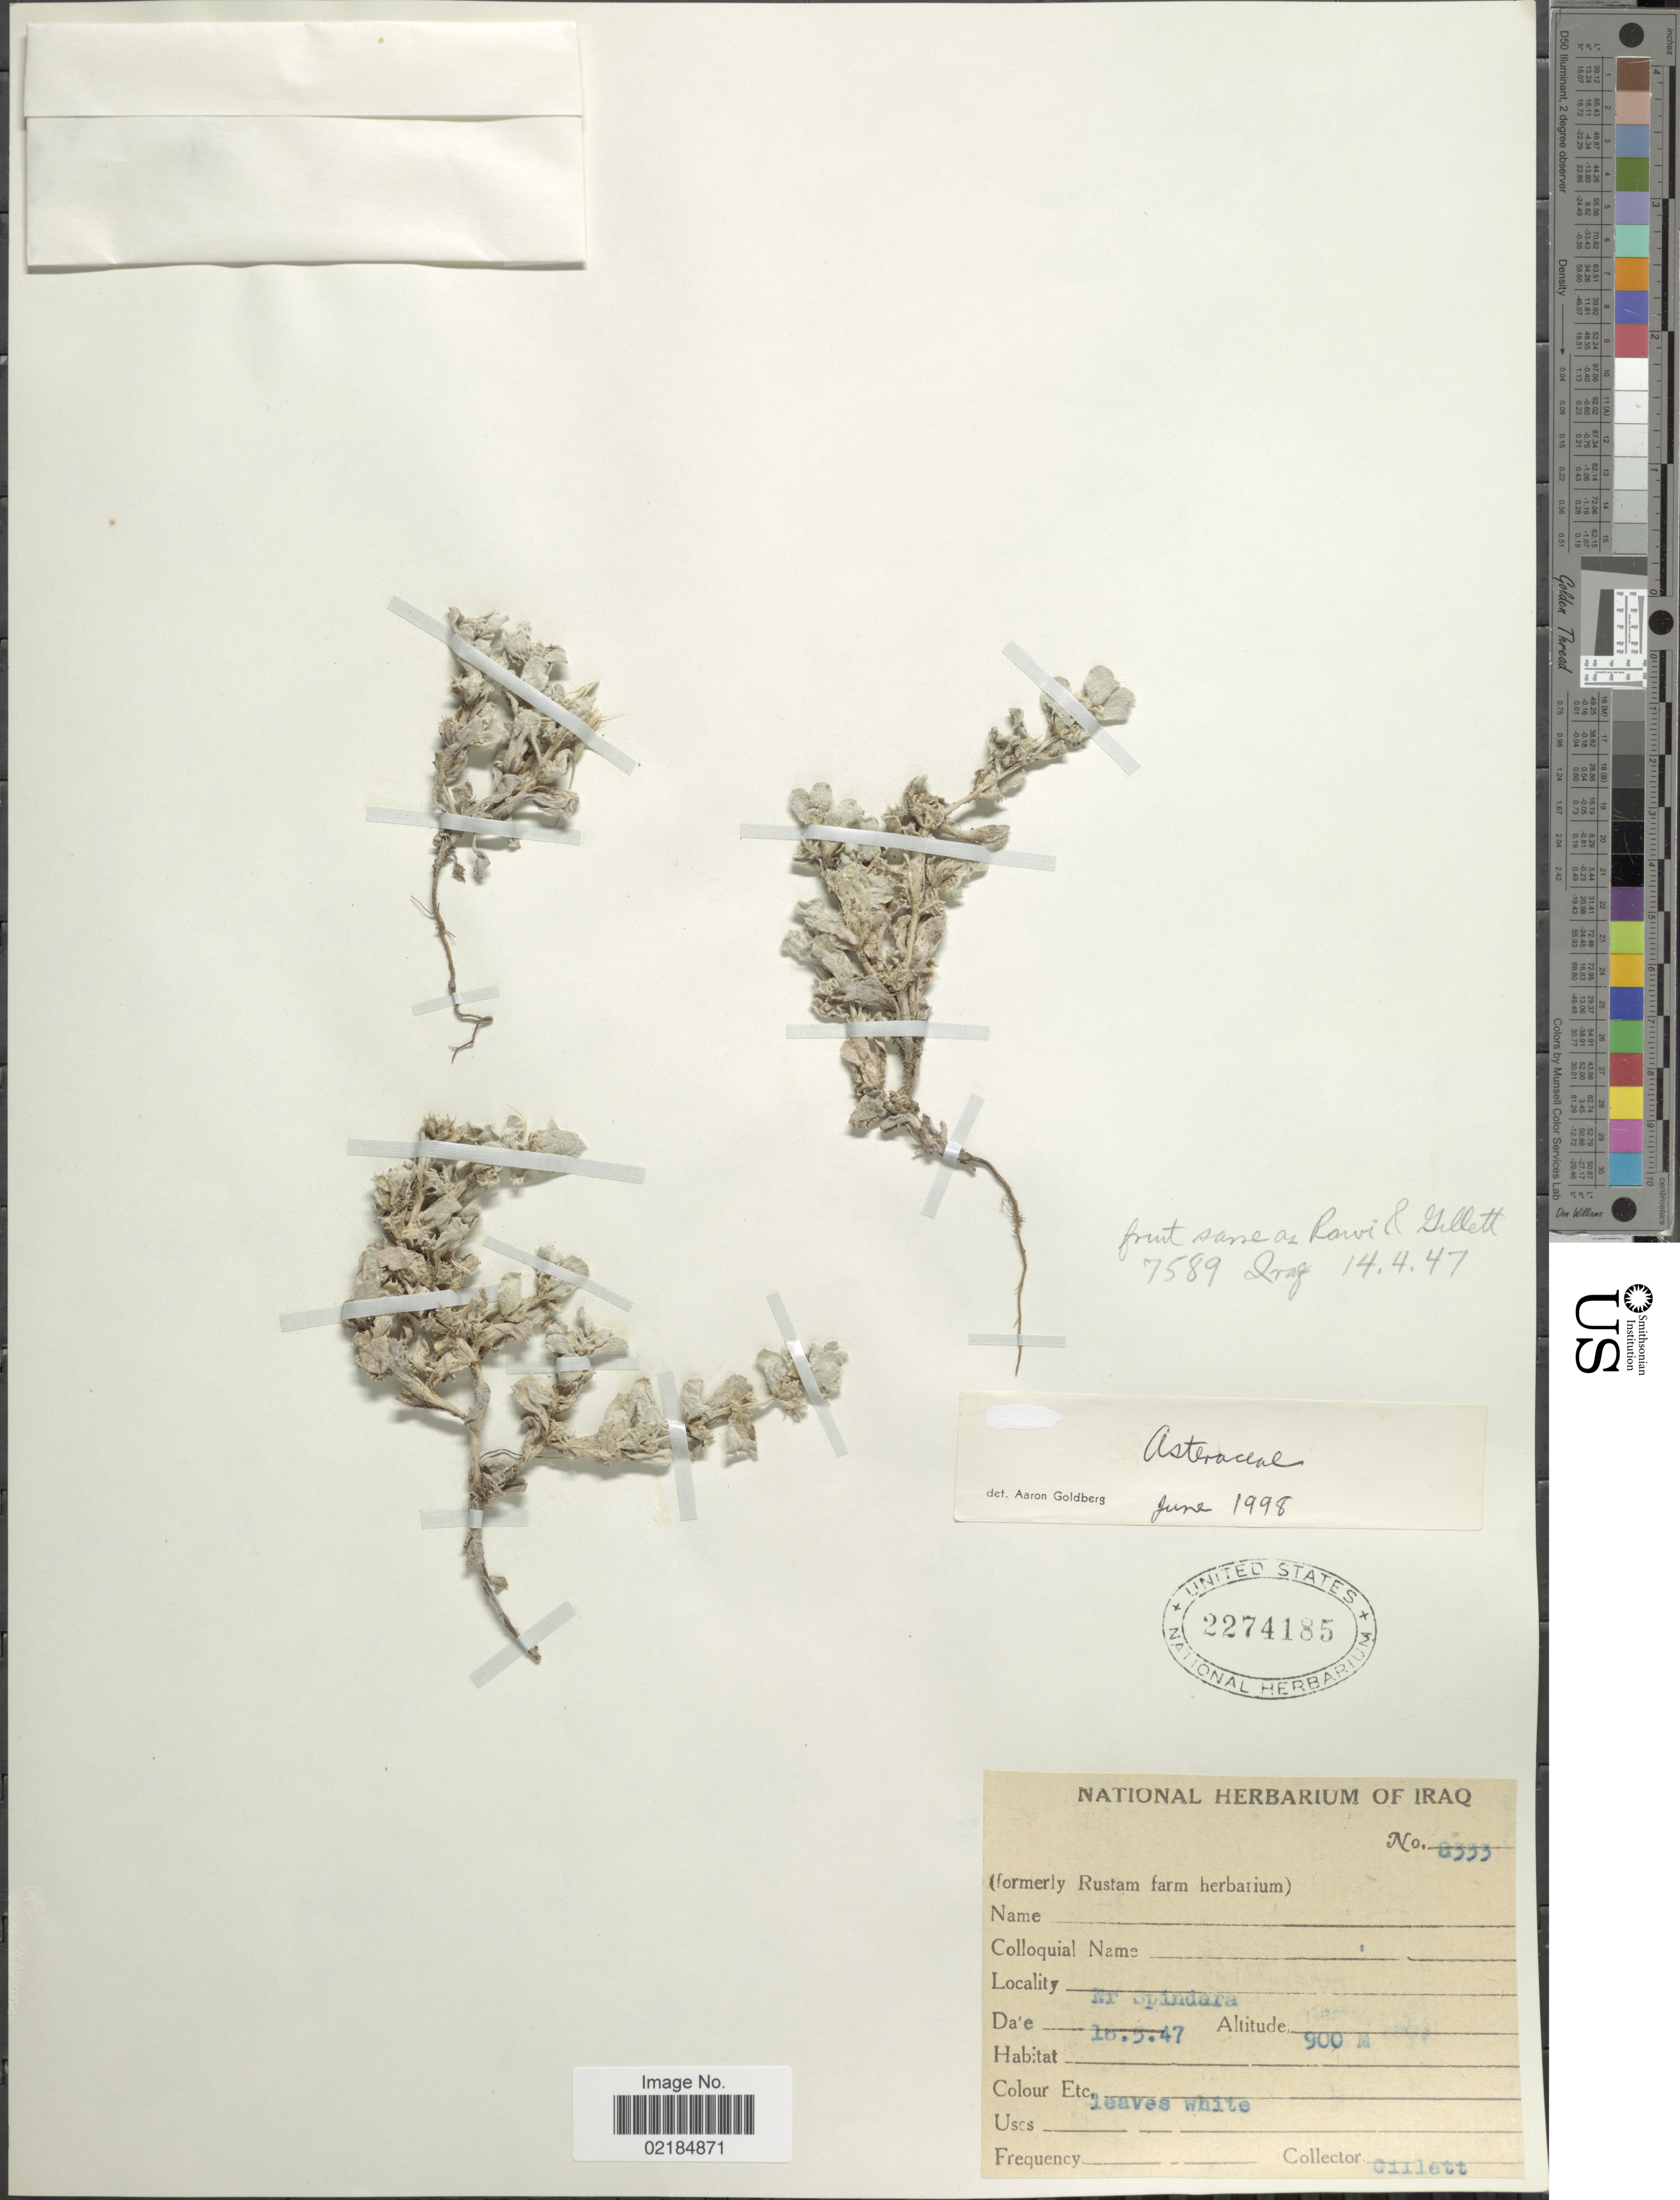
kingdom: Plantae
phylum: Tracheophyta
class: Magnoliopsida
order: Asterales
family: Asteraceae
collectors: Gillett, --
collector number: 8333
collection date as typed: Transcribed d/m/y: 16/5/47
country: Iraq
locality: Nr Spindara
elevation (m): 900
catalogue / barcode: US 2274185